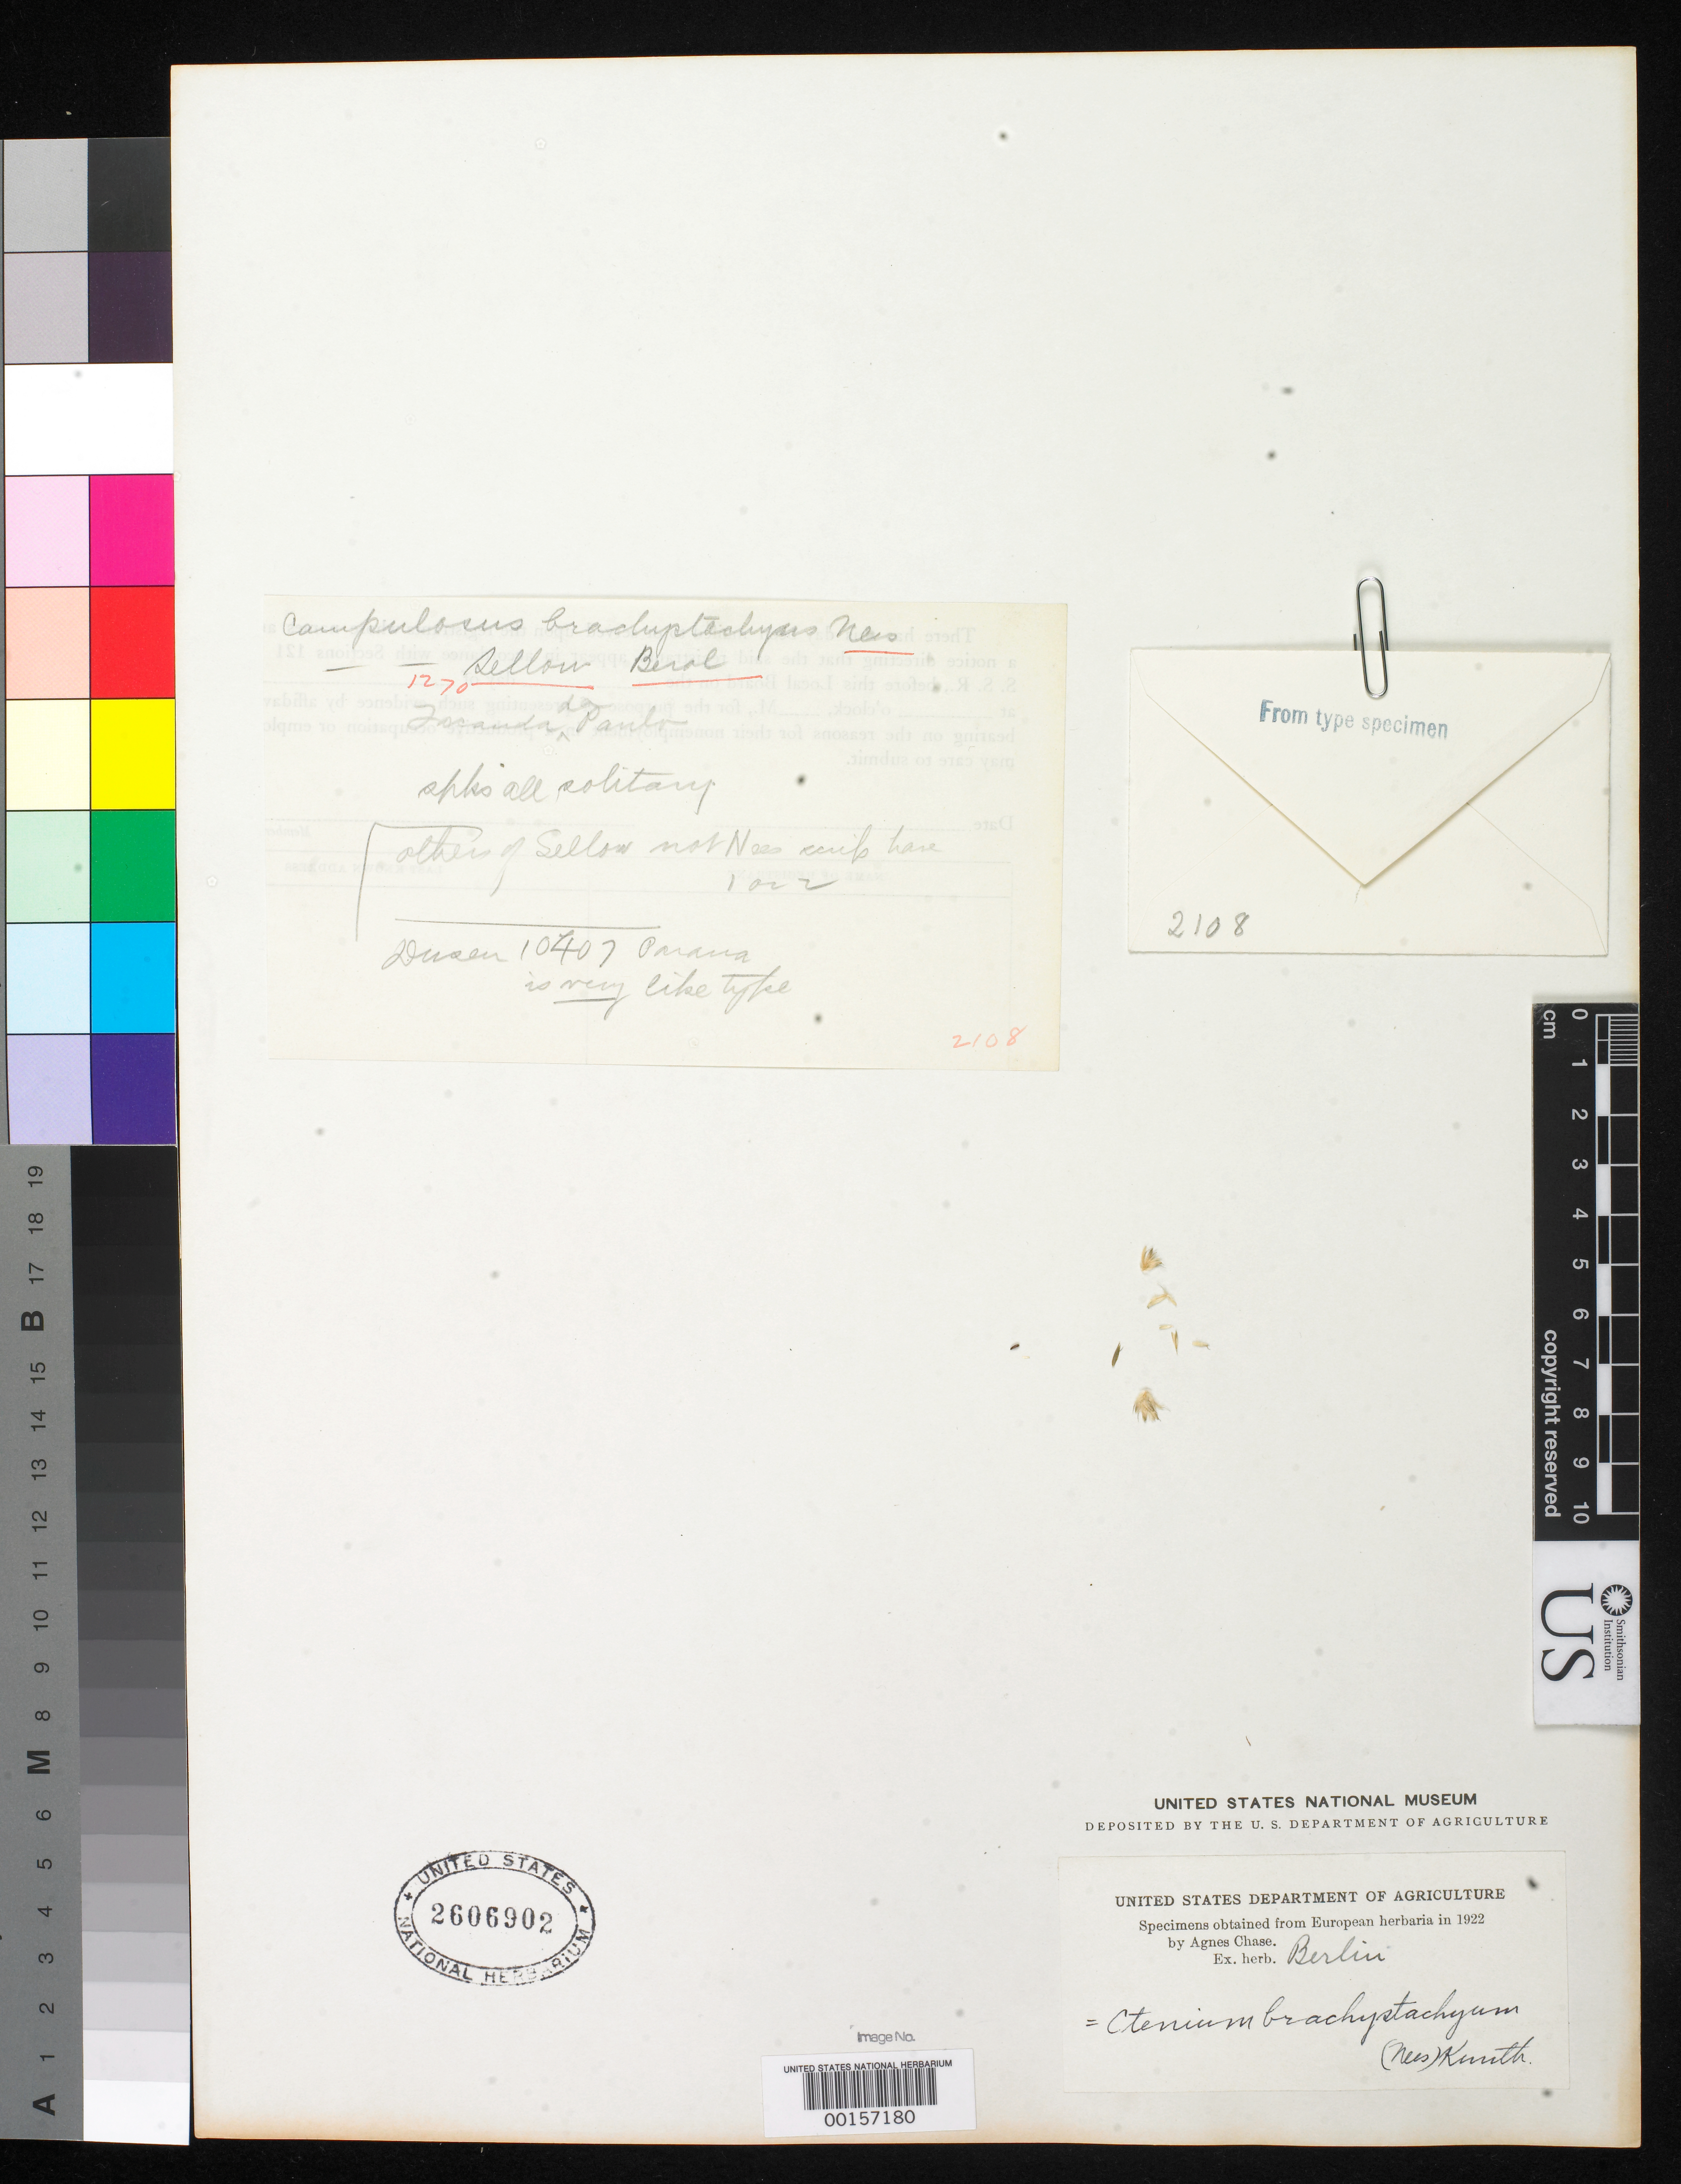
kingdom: Plantae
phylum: Tracheophyta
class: Liliopsida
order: Poales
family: Poaceae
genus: Campulosus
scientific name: Campulosus brachystachyus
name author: Nees in Mart.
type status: Type Fragment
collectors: F. Sellow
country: Brazil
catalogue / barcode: US 2606902